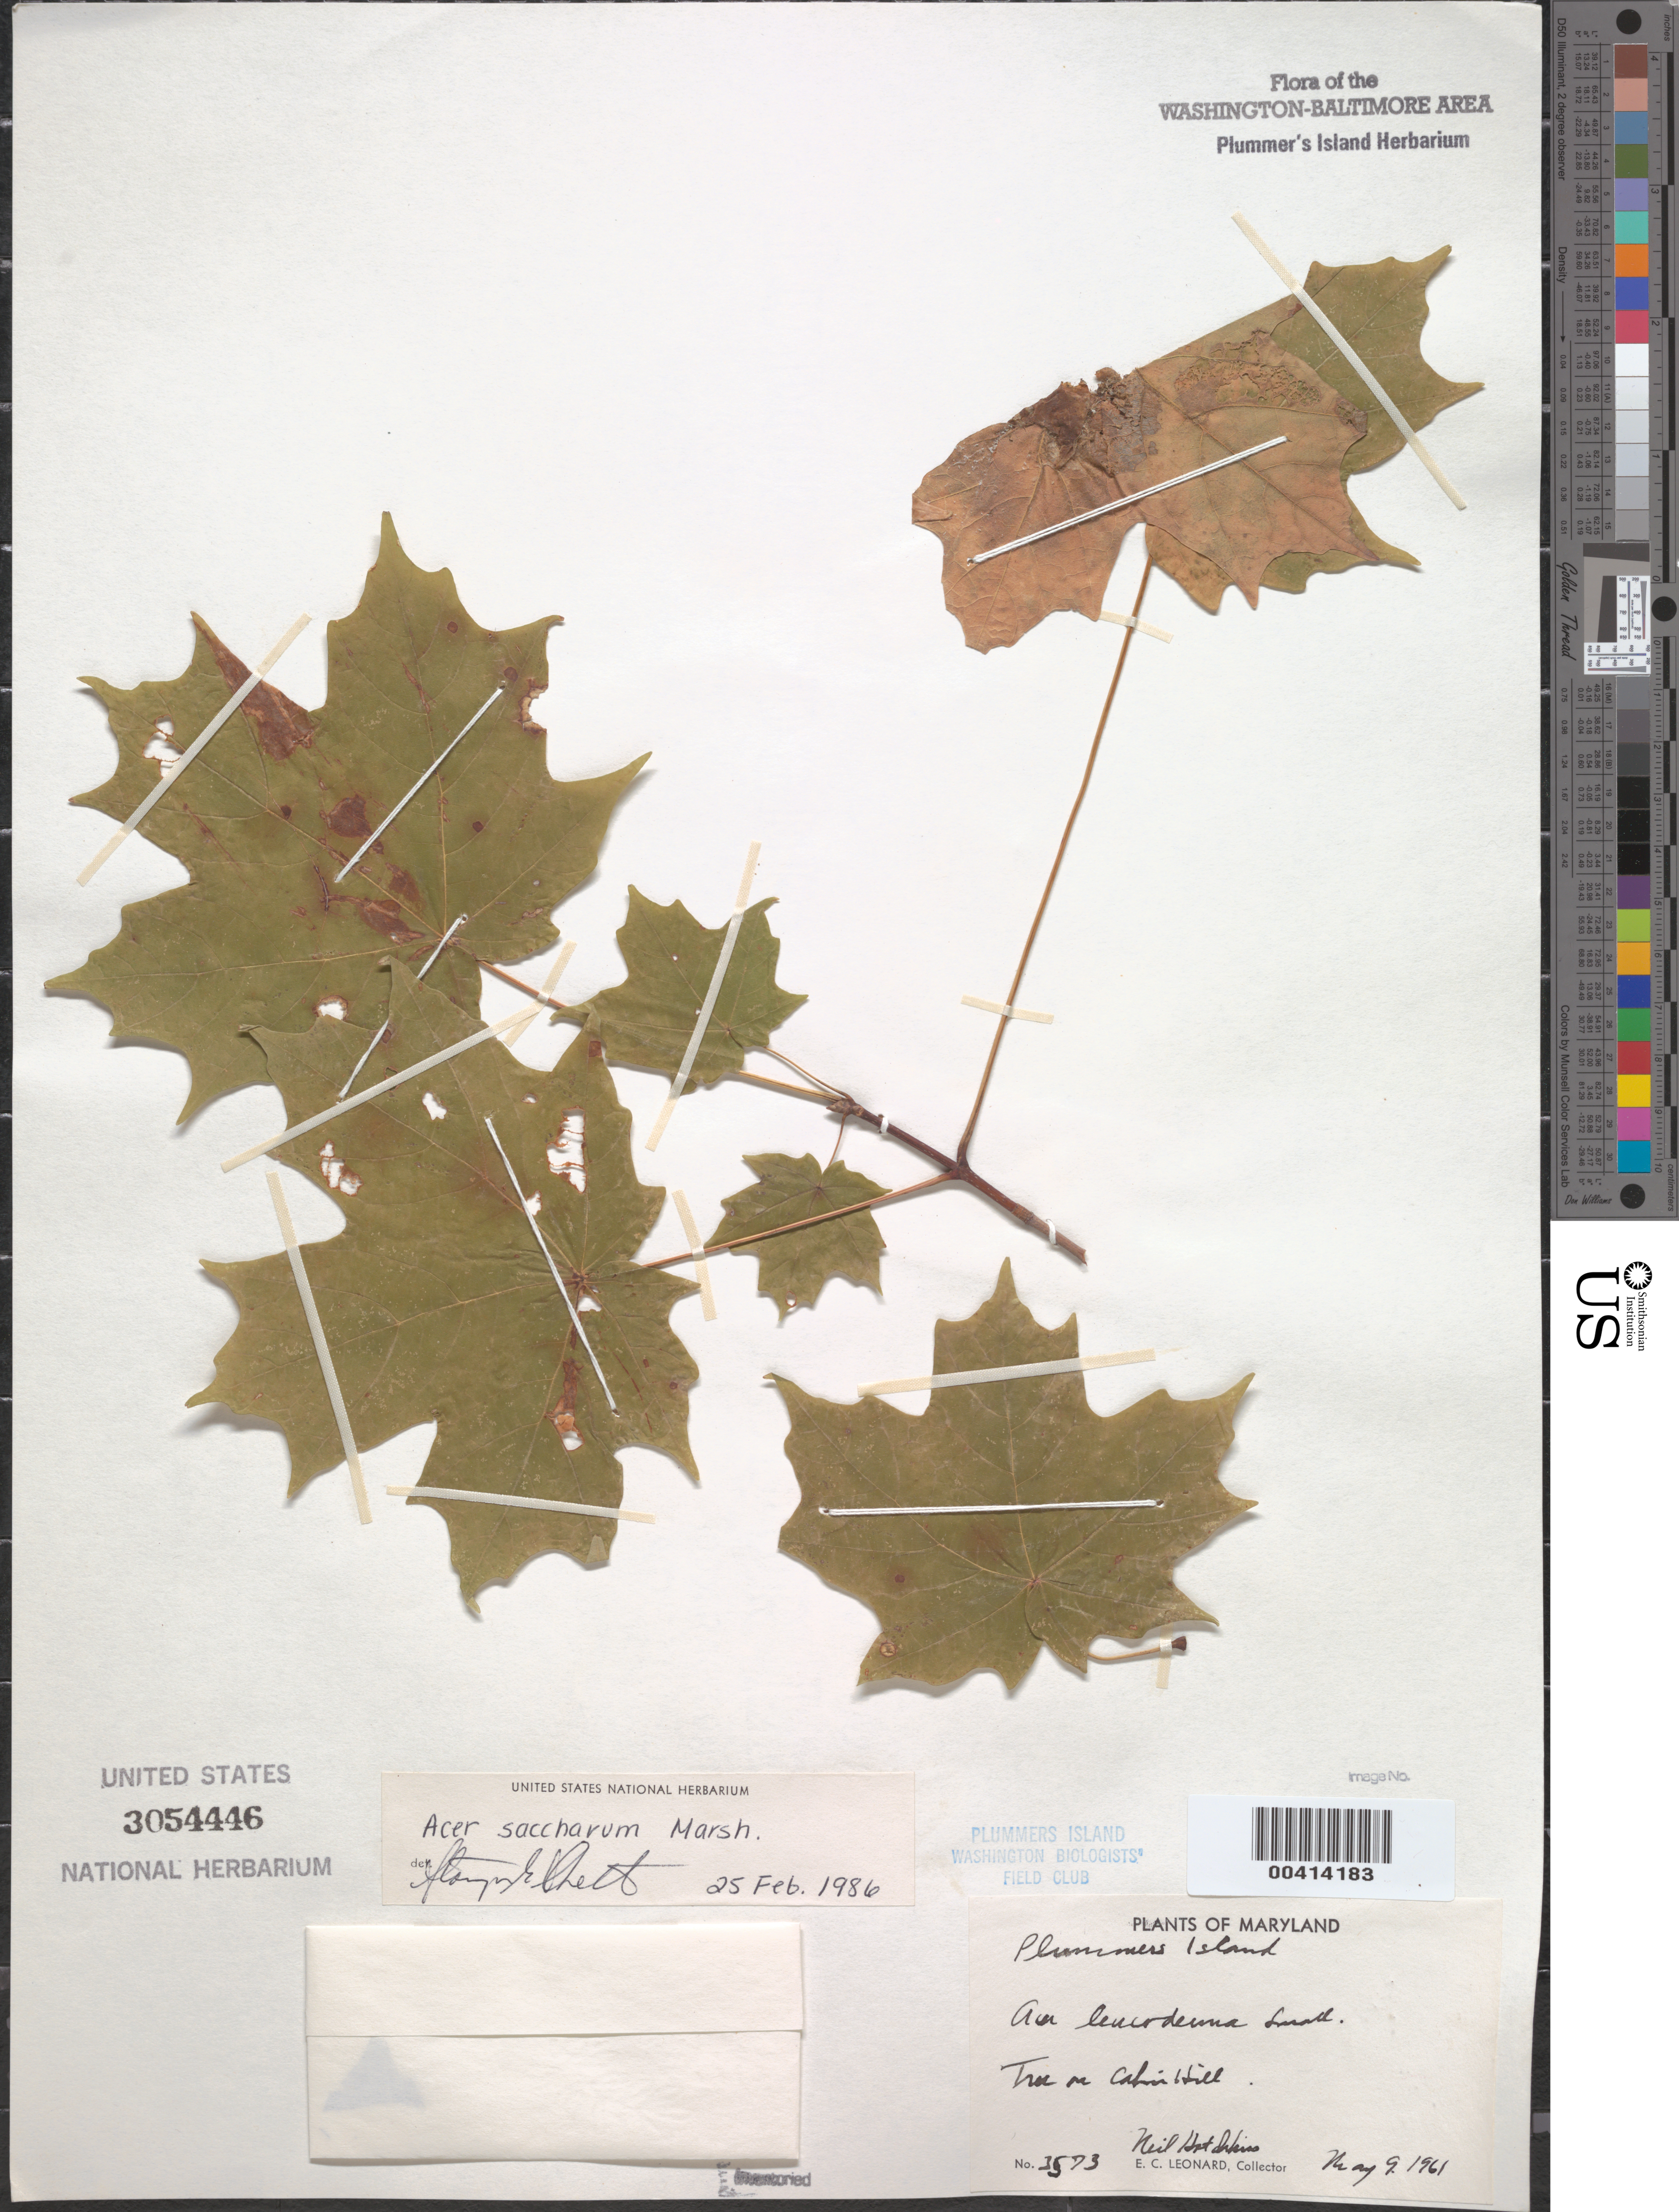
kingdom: Plantae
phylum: Tracheophyta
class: Magnoliopsida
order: Sapindales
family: Sapindaceae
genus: Acer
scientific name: Acer saccharum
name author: Marshall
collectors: N. Hotchkiss & E. C. Leonard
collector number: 2573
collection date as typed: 09 May 1961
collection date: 1961-05-09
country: United States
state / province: Maryland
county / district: Montgomery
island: Plummers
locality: Plummer's Island, on Cabin Hill C. & O. Canal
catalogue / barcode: US 3054446